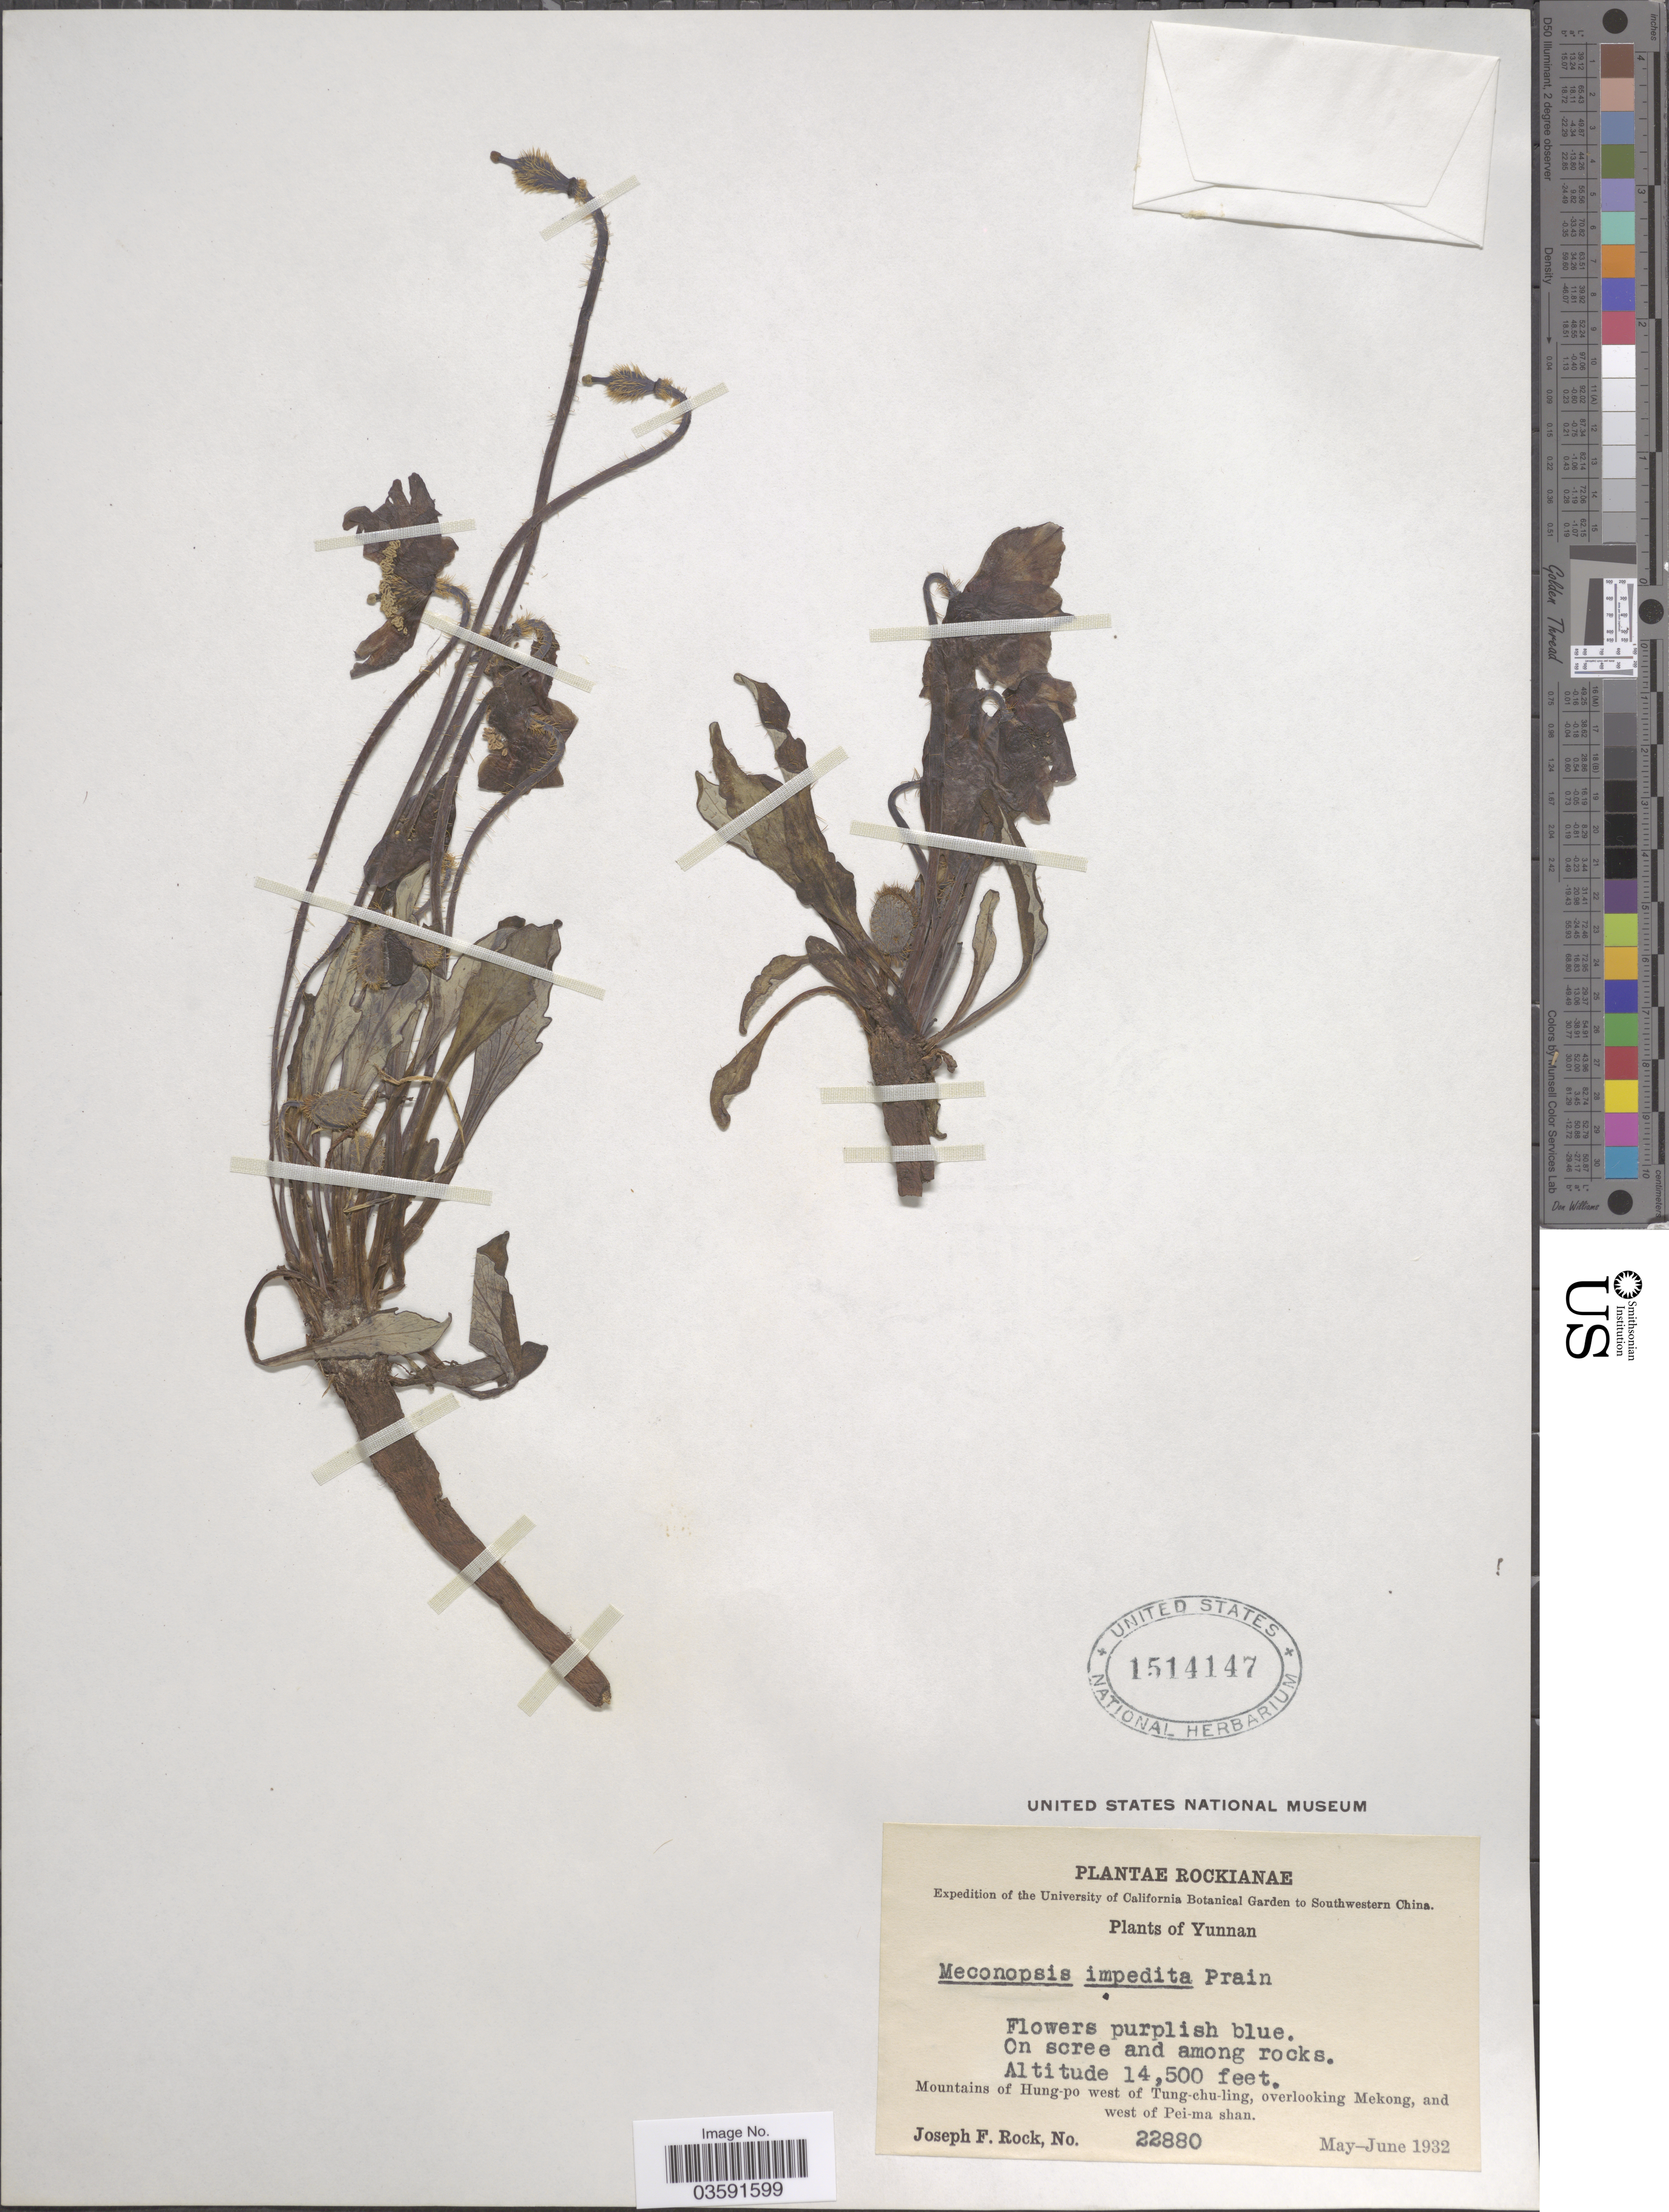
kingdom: Plantae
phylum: Tracheophyta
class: Magnoliopsida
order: Ranunculales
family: Papaveraceae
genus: Meconopsis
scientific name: Meconopsis impedita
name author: Prain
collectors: J. F. Rock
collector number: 22880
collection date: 1932-05/1932-06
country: China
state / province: Yunnan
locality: Southwestern China. Mountains of Hung-po west of Tung-chu-ling, overlooking Mekong, and west of Pei-ma shan.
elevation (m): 4420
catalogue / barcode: US 1514147